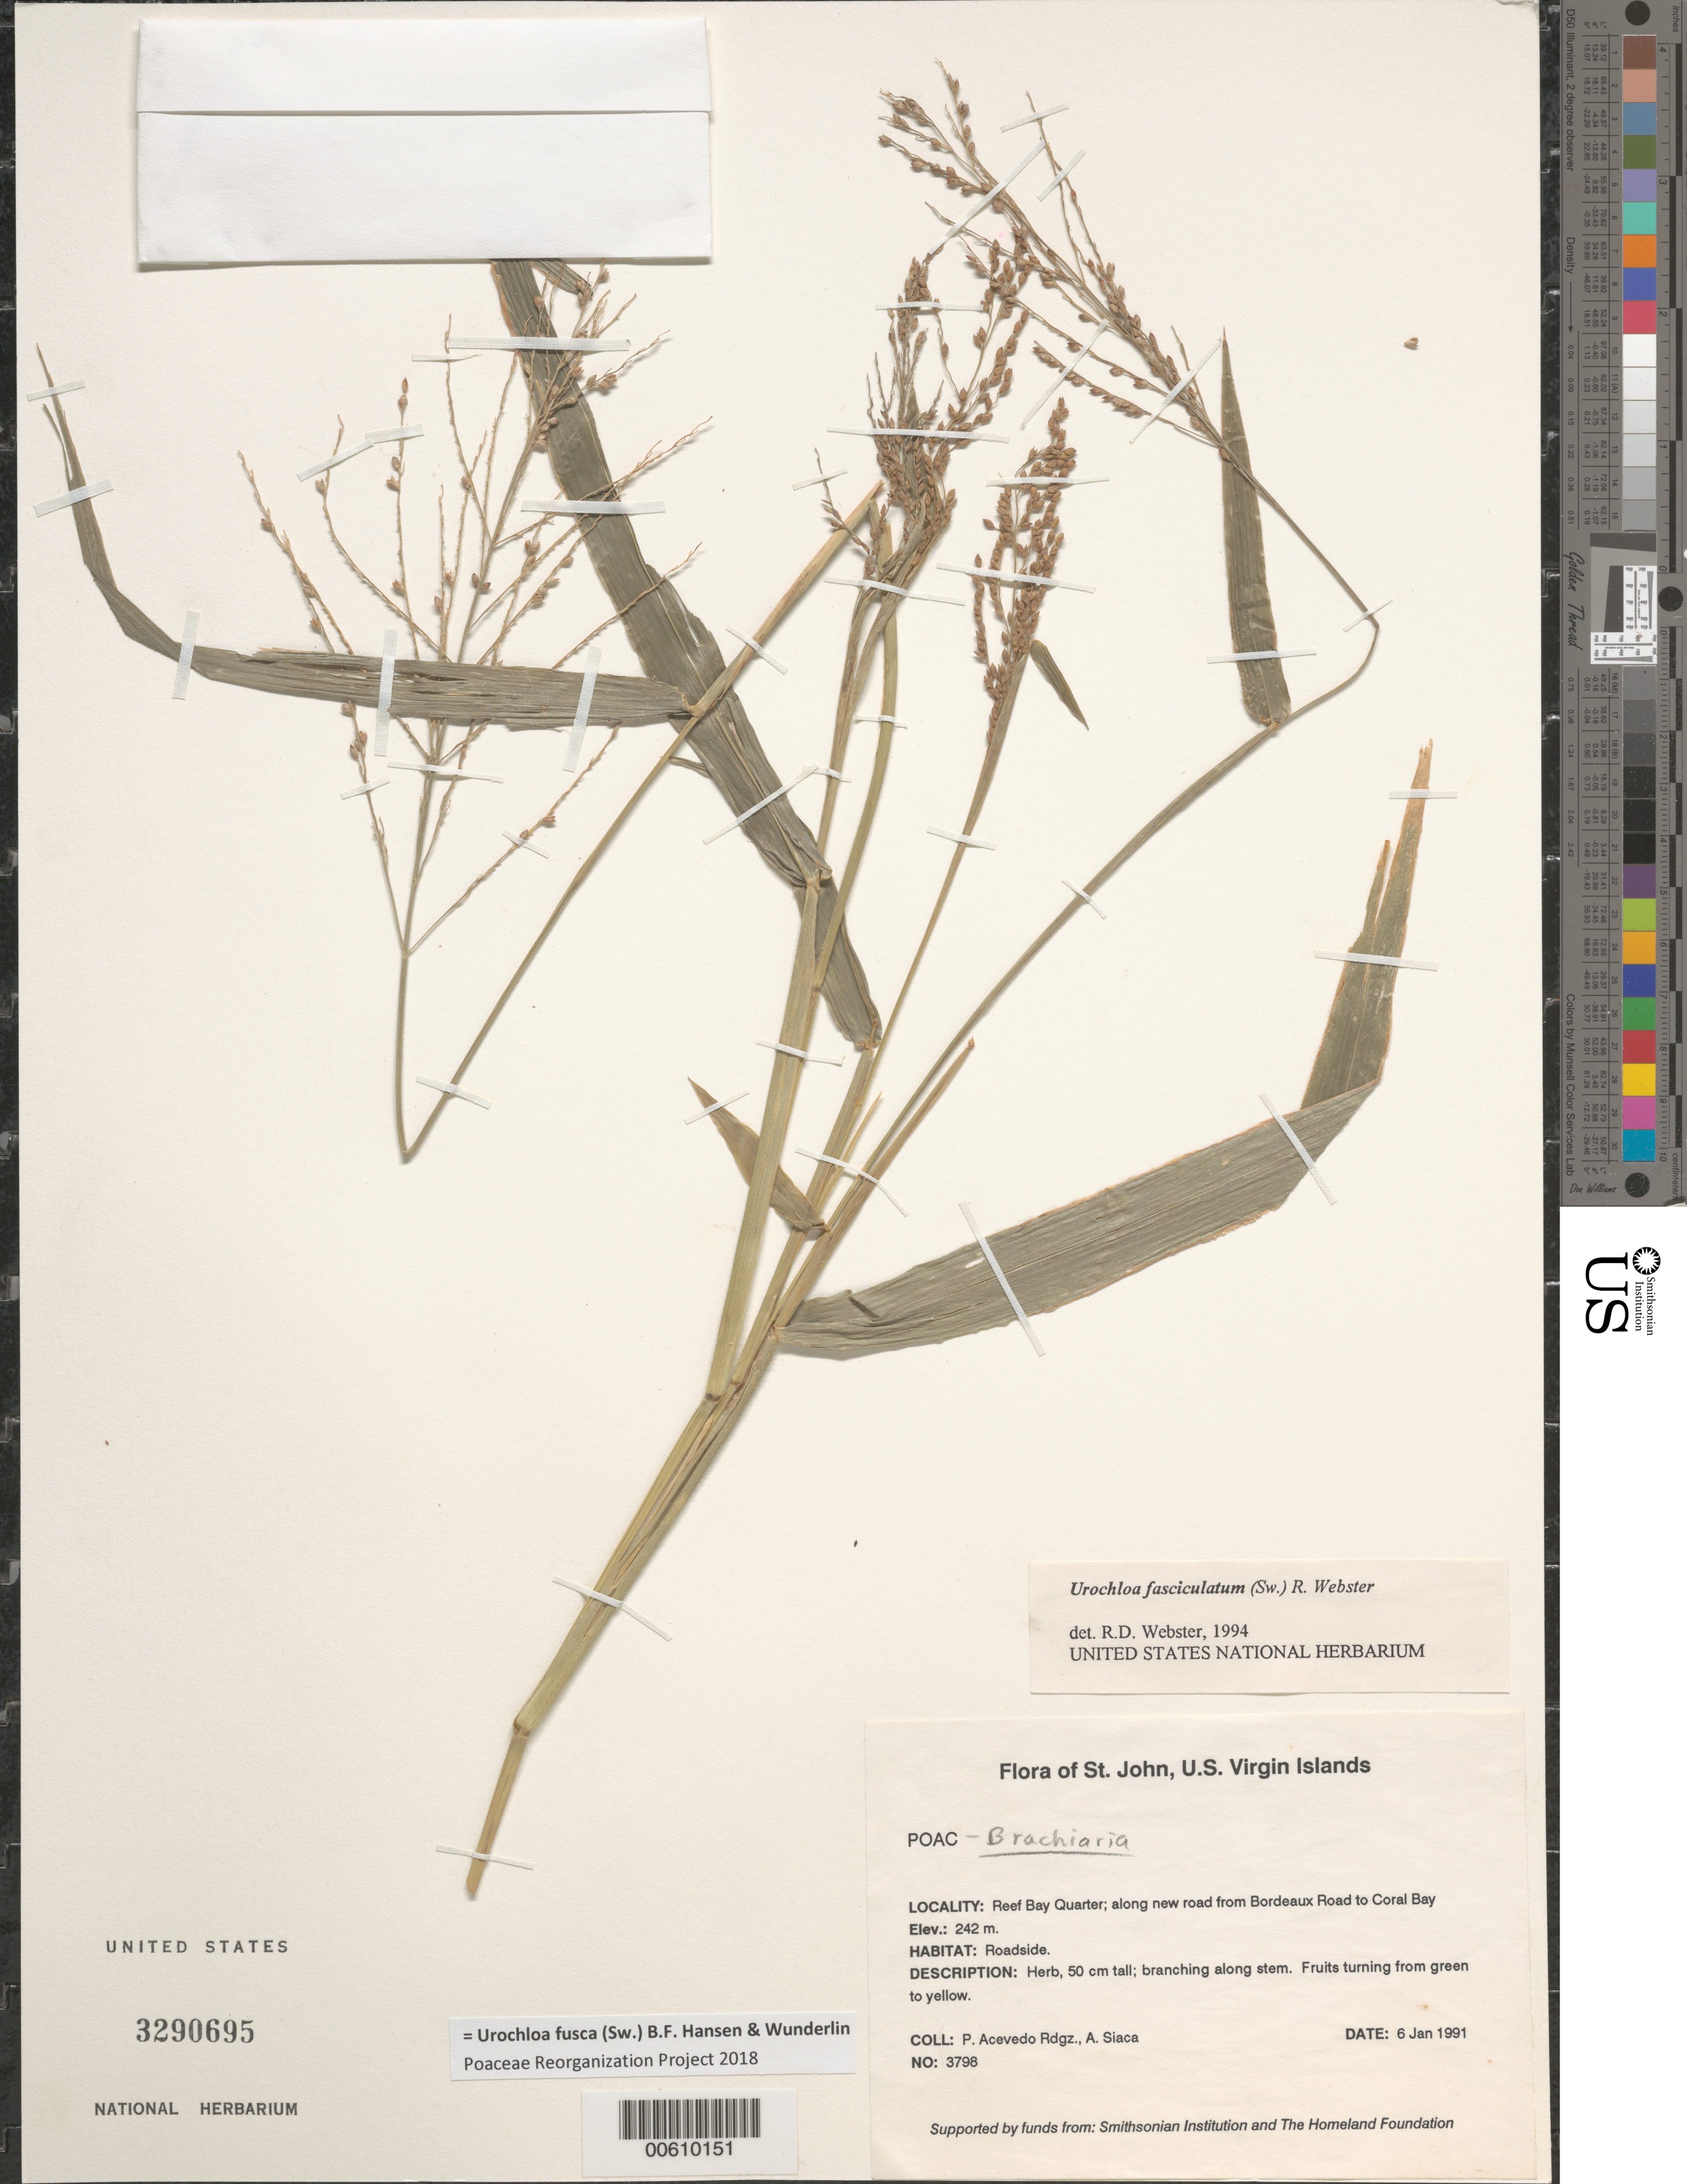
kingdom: Plantae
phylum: Tracheophyta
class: Liliopsida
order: Poales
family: Poaceae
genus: Urochloa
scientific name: Urochloa fasciculata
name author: (Sw.) R.D. Webster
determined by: Webster, Robert D.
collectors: P. Acevedo-Rodr. & A. Siaca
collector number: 3798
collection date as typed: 06 Jan 1991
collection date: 1991-01-06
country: U.S. Virgin Islands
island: St. John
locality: Reef Bay Quarter; along new road from Bordeaux Road to Coral Bay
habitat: Roadside.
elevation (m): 242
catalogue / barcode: US 3290695